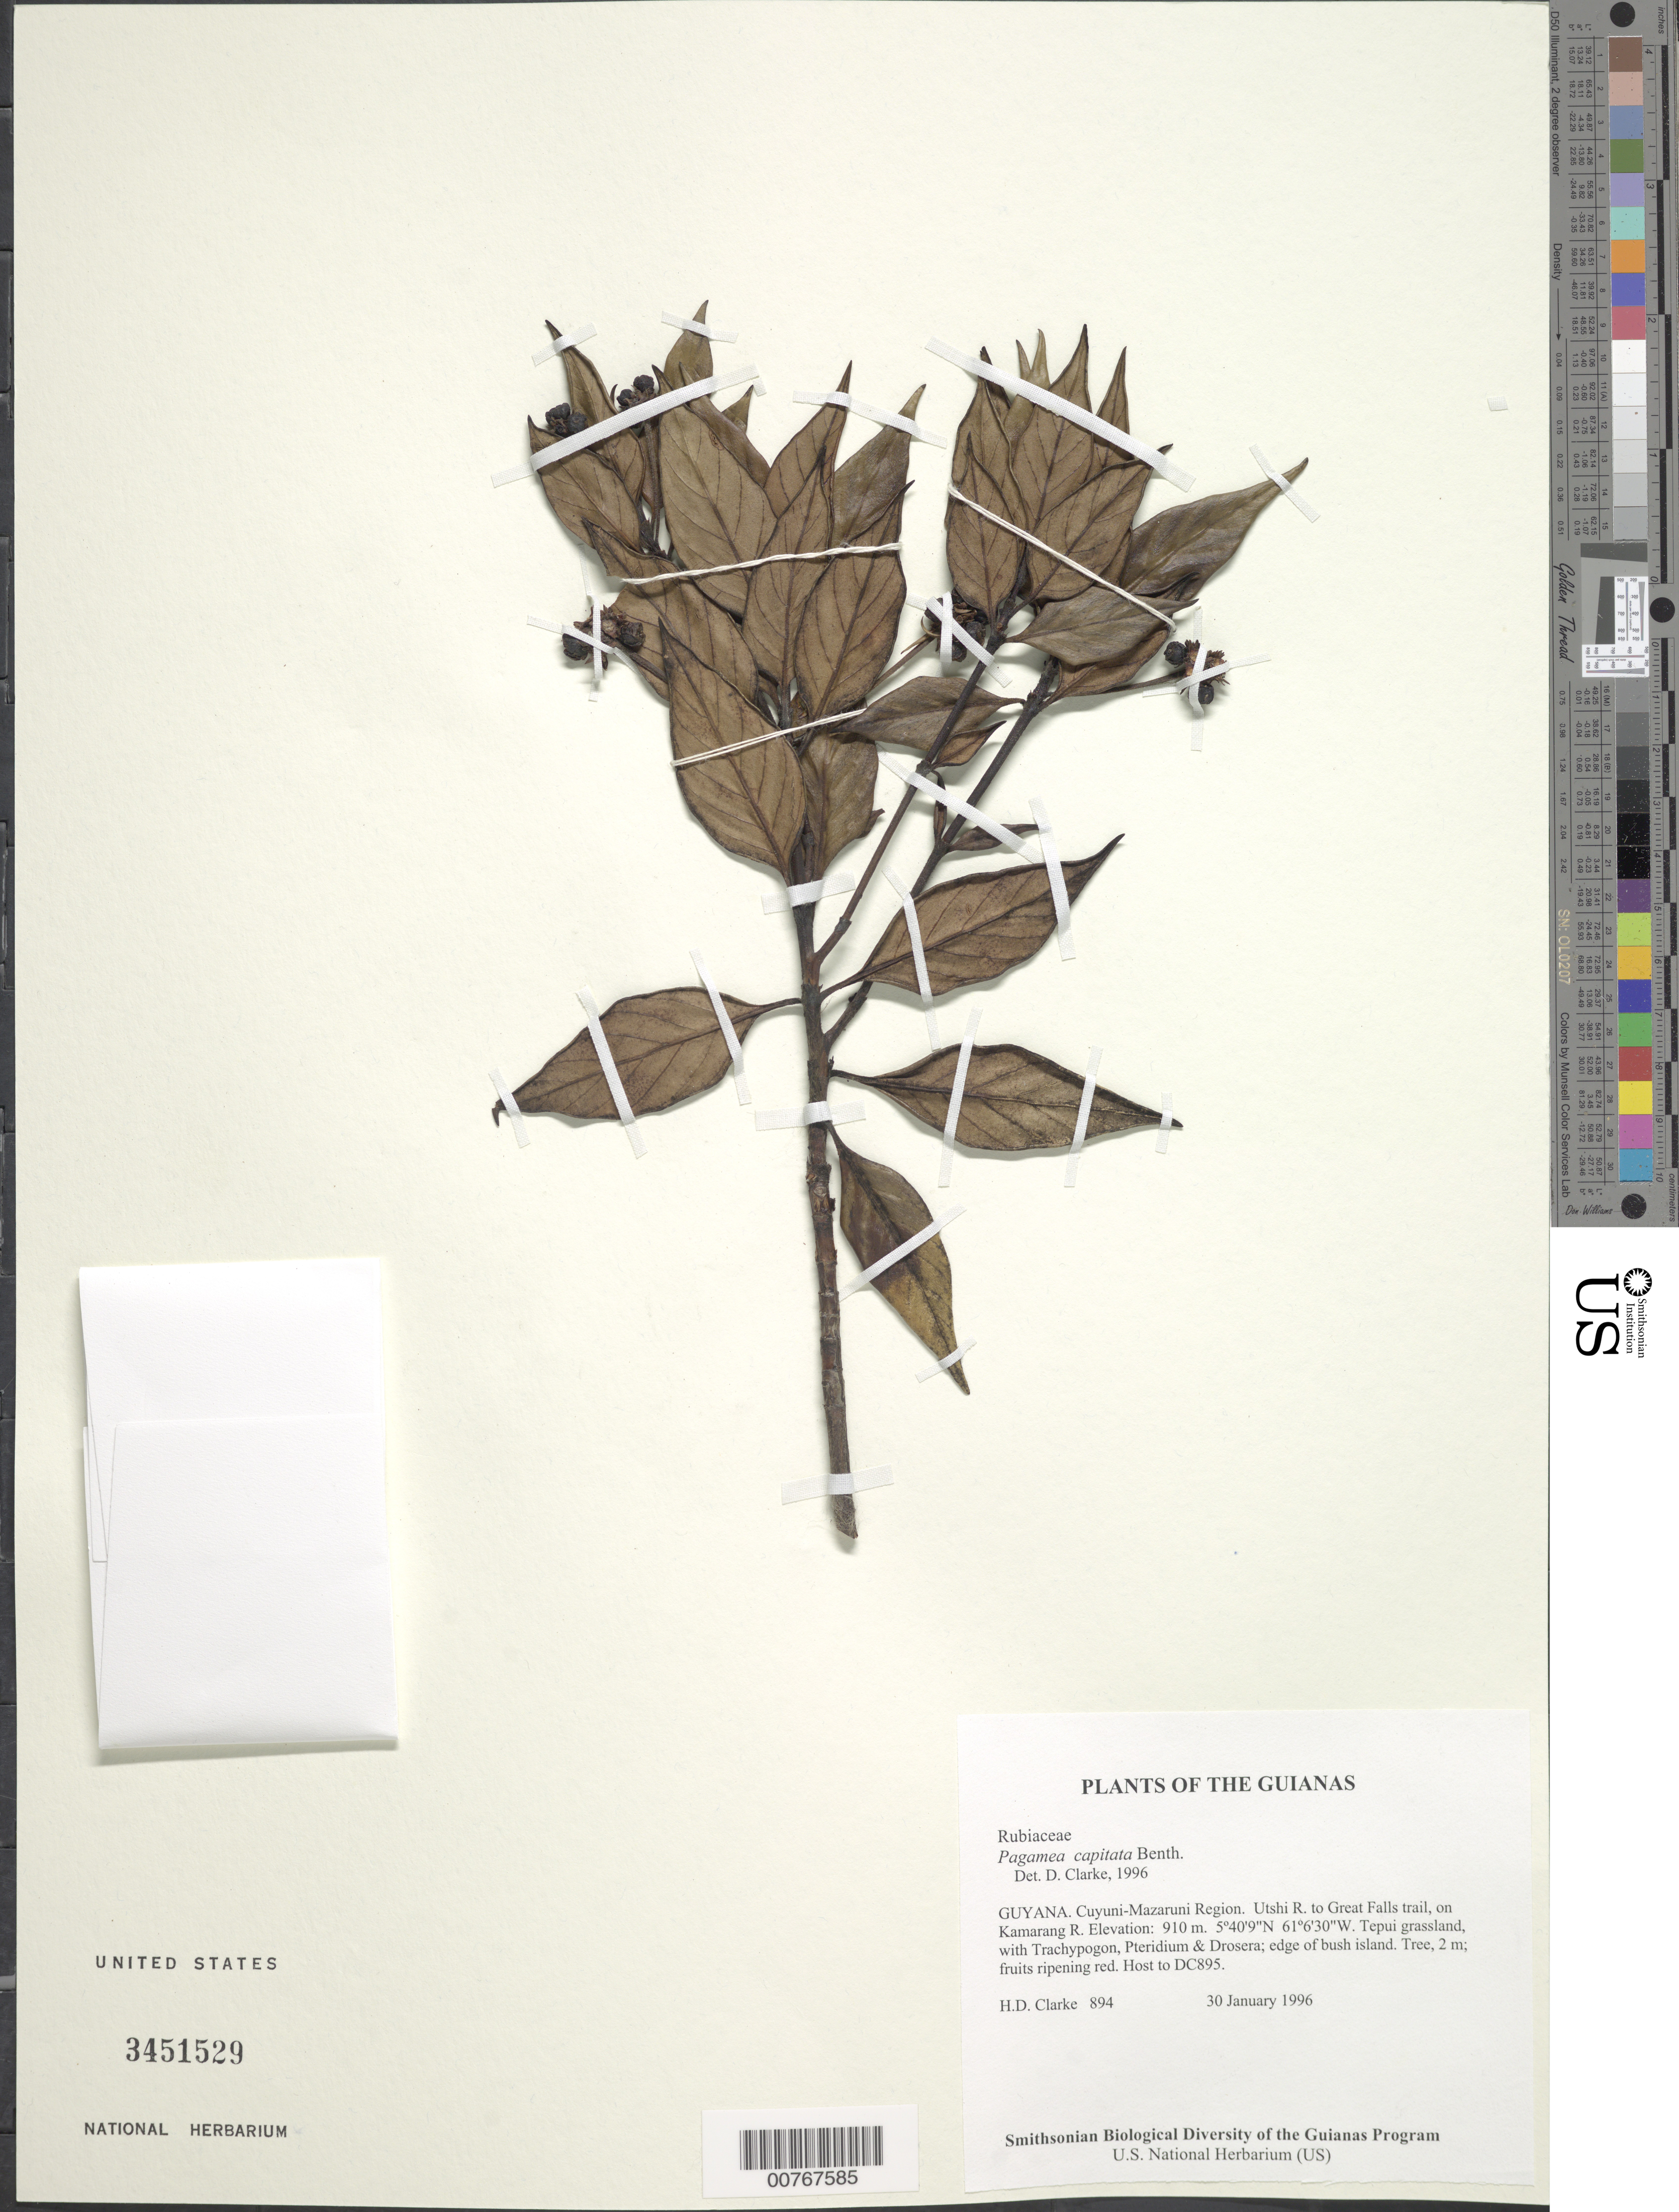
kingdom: Plantae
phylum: Tracheophyta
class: Magnoliopsida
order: Gentianales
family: Rubiaceae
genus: Pagamea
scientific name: Pagamea capitata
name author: Benth.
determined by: Clarke, H. D., University of North Carolina (Asheville)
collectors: H. D. Clarke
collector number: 894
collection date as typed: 30 January 1996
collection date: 1996-01-30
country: Guyana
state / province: Cuyuni-Mazaruni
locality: Utshi R. to Great Falls trail, on Kamarang R.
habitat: Tepui grassland, with Trachypogon, Pteridium & Drosera; edge of bush island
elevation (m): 910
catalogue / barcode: US 3451529